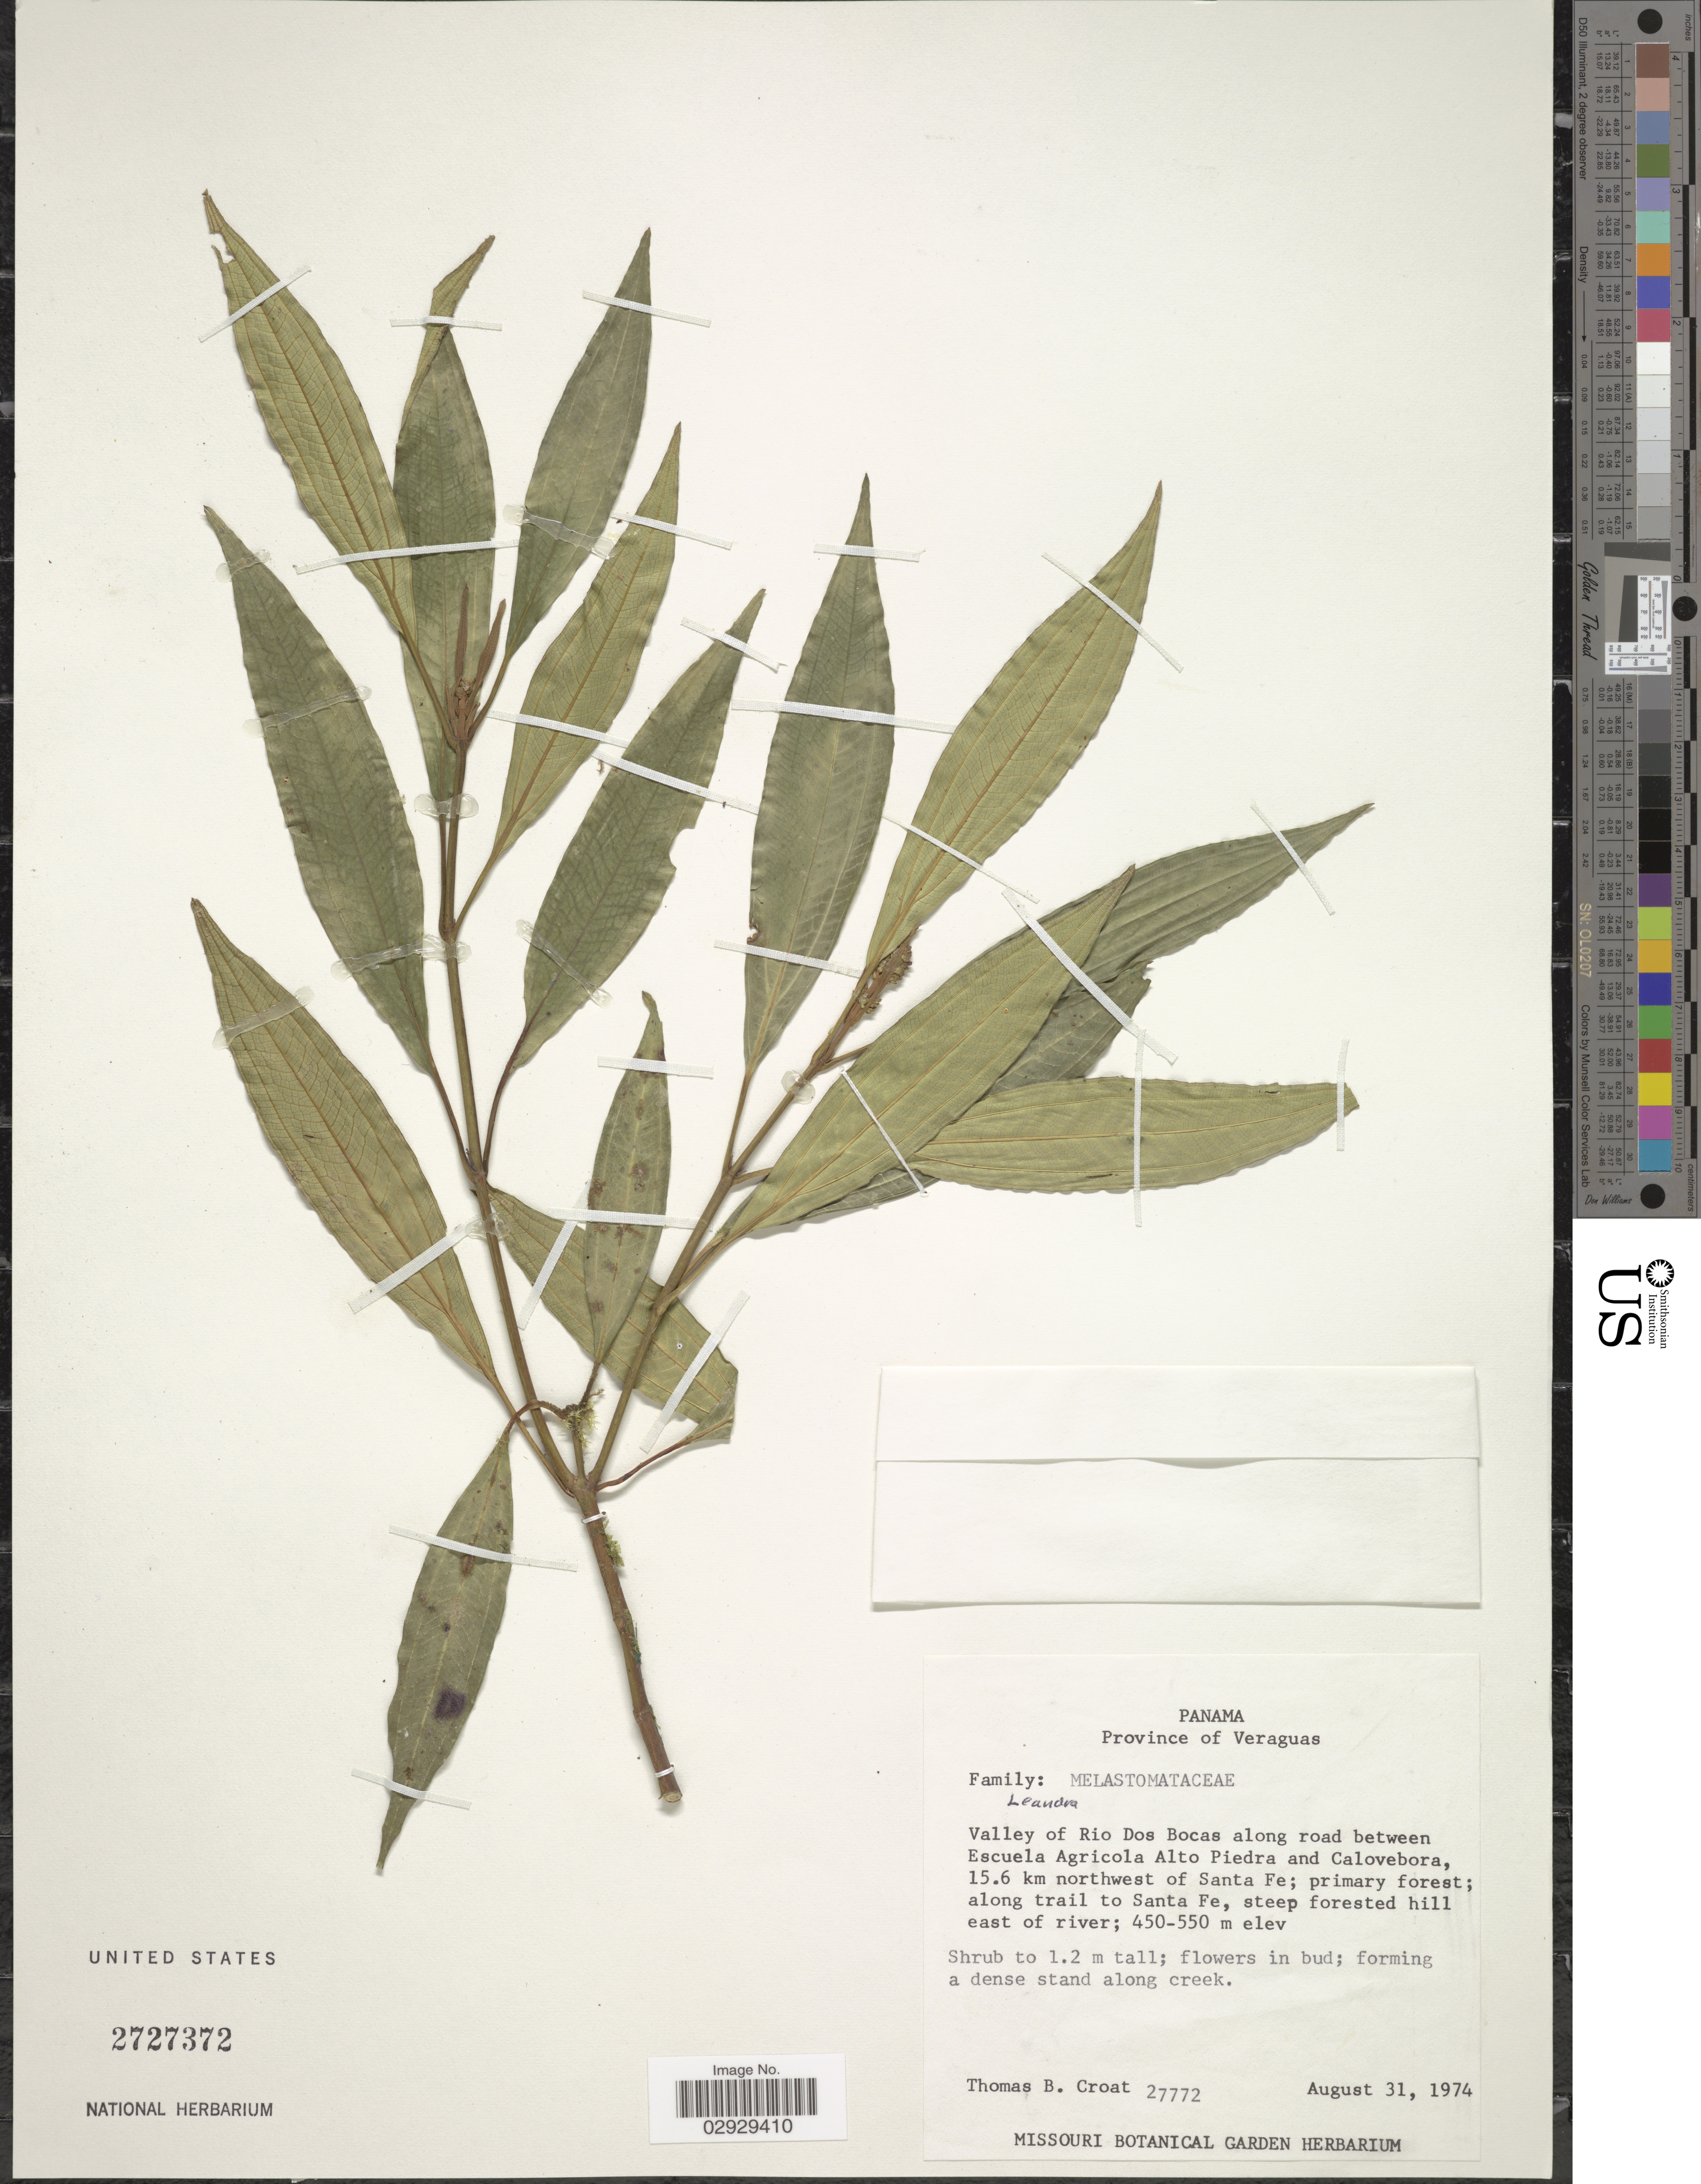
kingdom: Plantae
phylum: Tracheophyta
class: Magnoliopsida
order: Myrtales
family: Melastomataceae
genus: Leandra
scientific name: Leandra sp.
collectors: T. B. Croat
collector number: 27772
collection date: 1974-08-31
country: Panama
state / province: Veraguas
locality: Valley of Rio Dos Bocas along road between Escuela Agricola Alto Piedra and Calovebora, 15.6 km northwest of Santa Fe; along trail to Santa Fe.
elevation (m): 450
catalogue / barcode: US 2727372